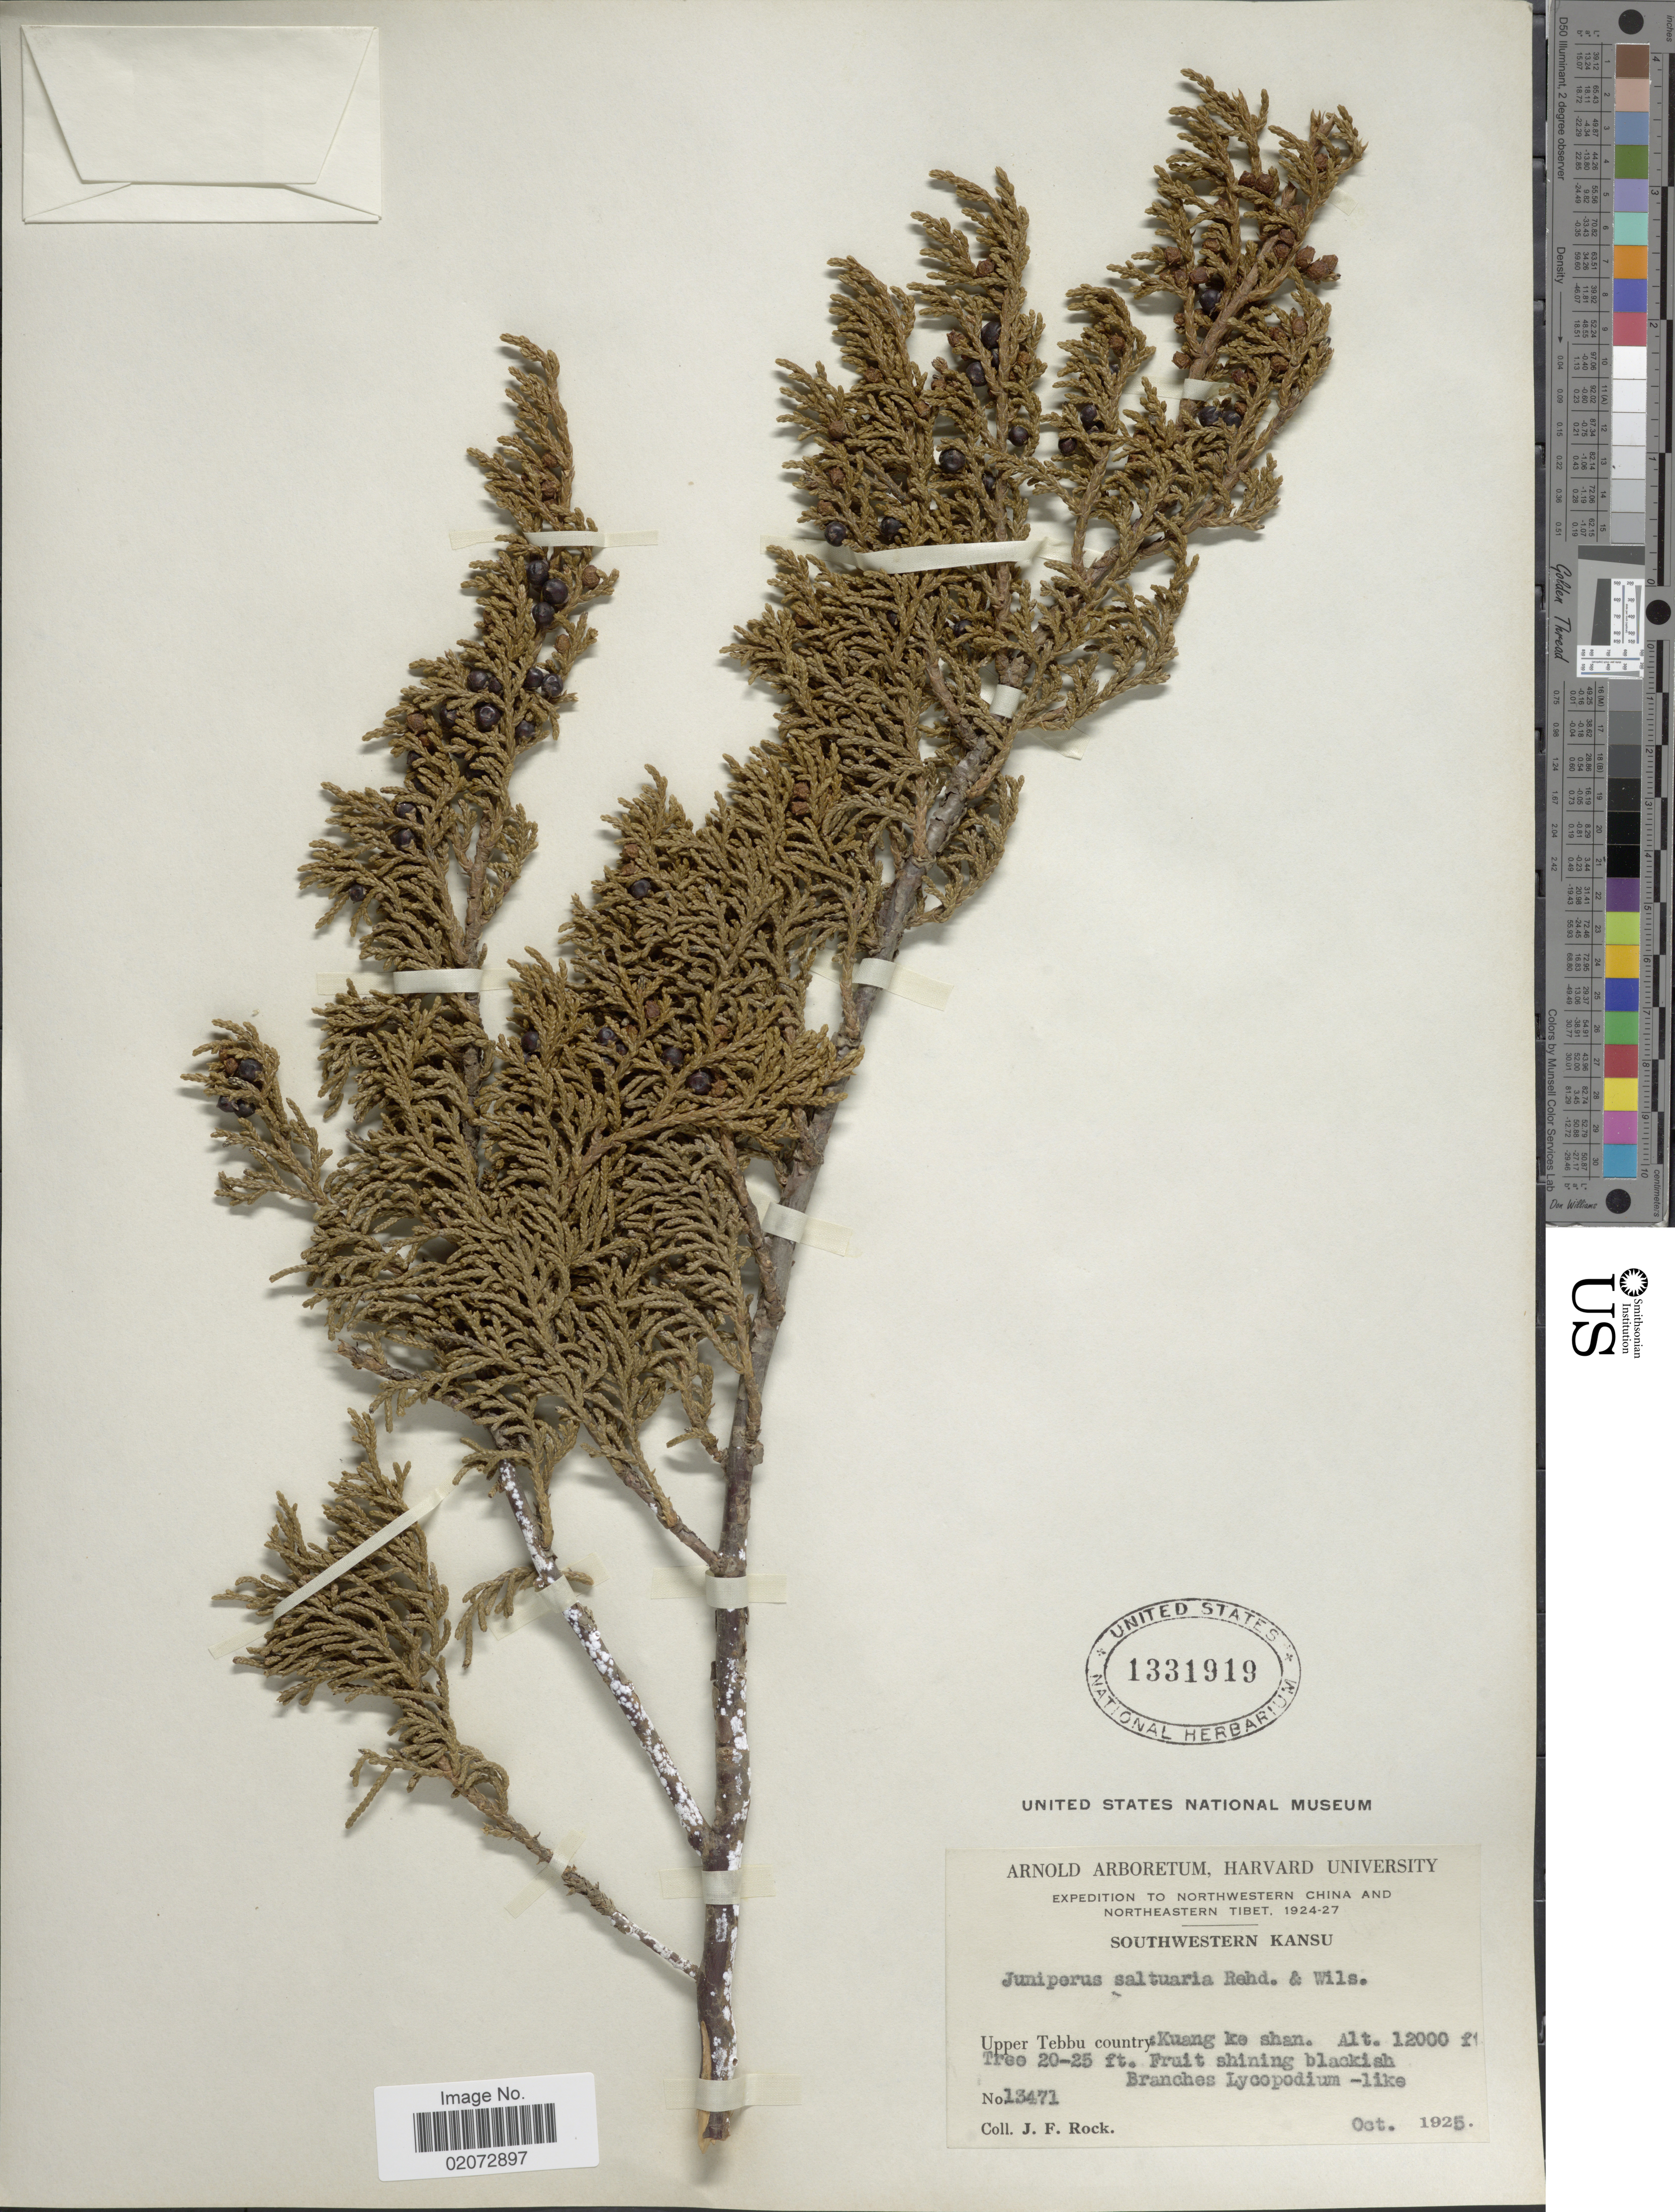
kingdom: Plantae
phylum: Tracheophyta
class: Pinopsida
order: Pinales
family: Cupressaceae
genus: Juniperus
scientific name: Juniperus saltuaria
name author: Rehder & E.H. Wilson in Sarg.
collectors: J. Rock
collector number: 13471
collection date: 1925-10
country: China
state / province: Gansu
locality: Southwestern Kansu. Upper Tebbu country: Kuang ke Shan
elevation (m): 3658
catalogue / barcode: US 1331919